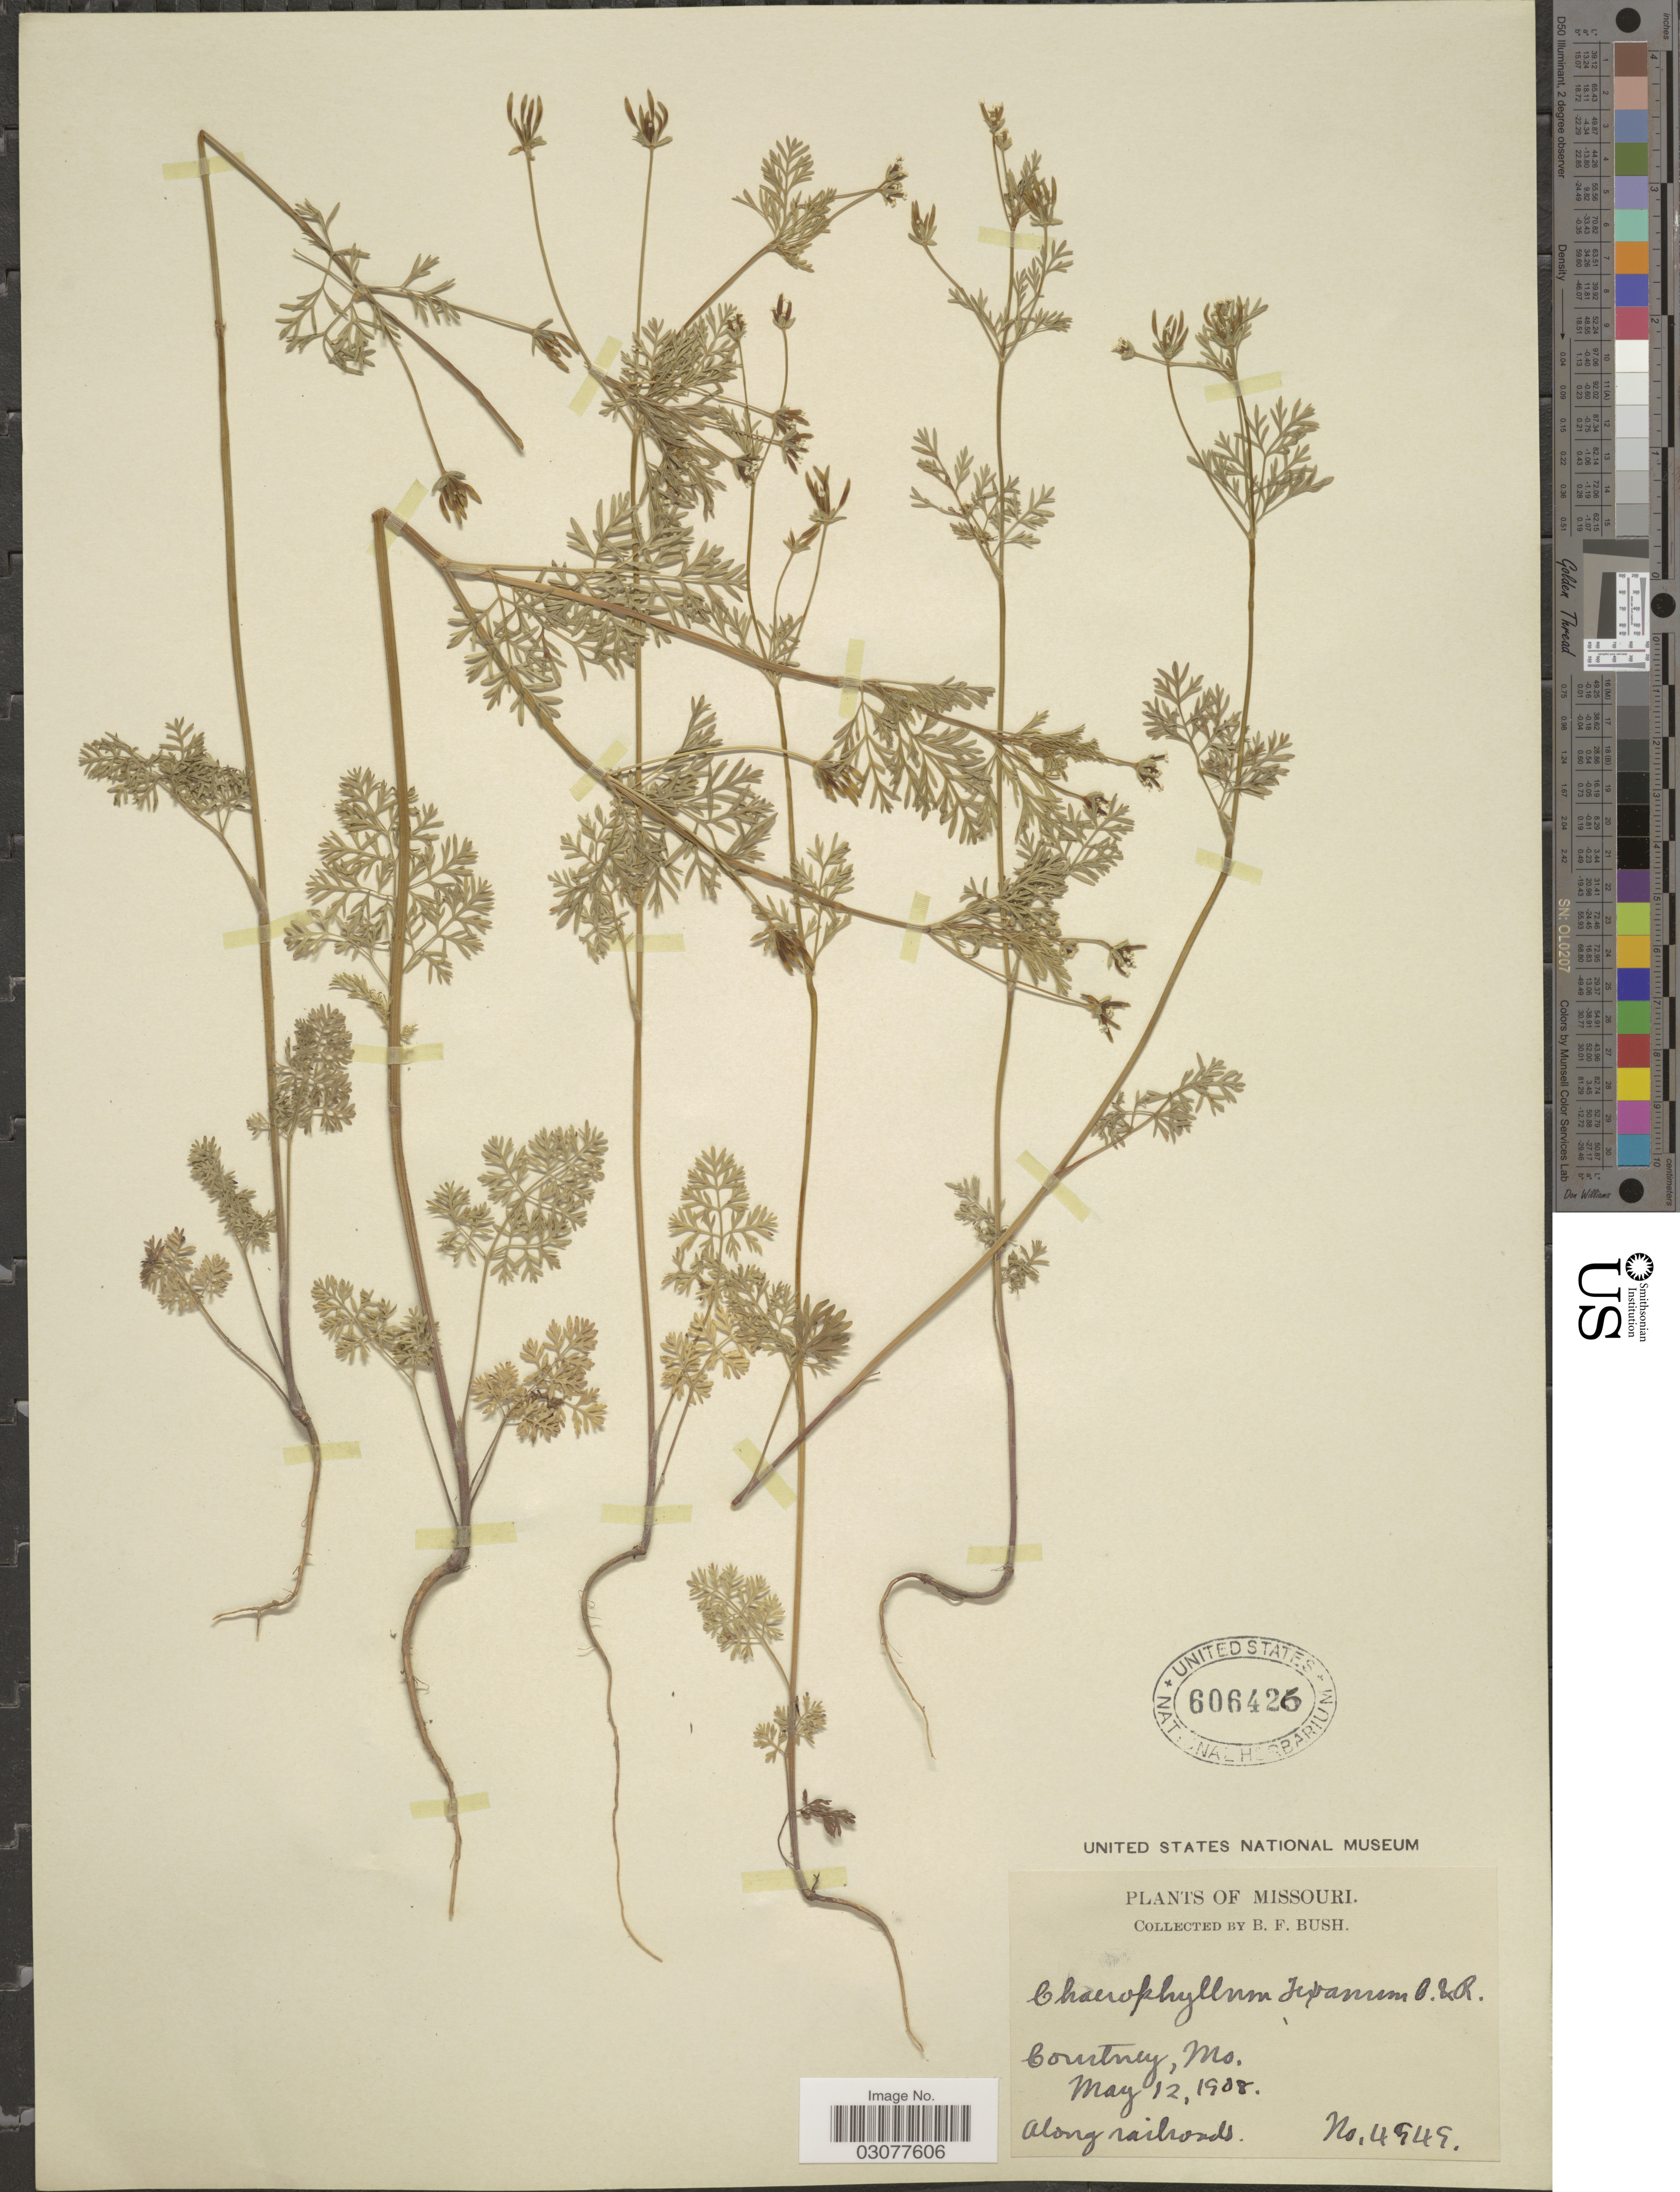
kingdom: Plantae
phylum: Tracheophyta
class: Magnoliopsida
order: Apiales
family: Apiaceae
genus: Chaerophyllum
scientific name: Chaerophyllum texanum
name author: J.M. Coult. & Rose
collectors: B. F. Bush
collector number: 4549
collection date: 1908-05-12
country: United States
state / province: Missouri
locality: Courtney, along railroads.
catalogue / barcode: US 606426